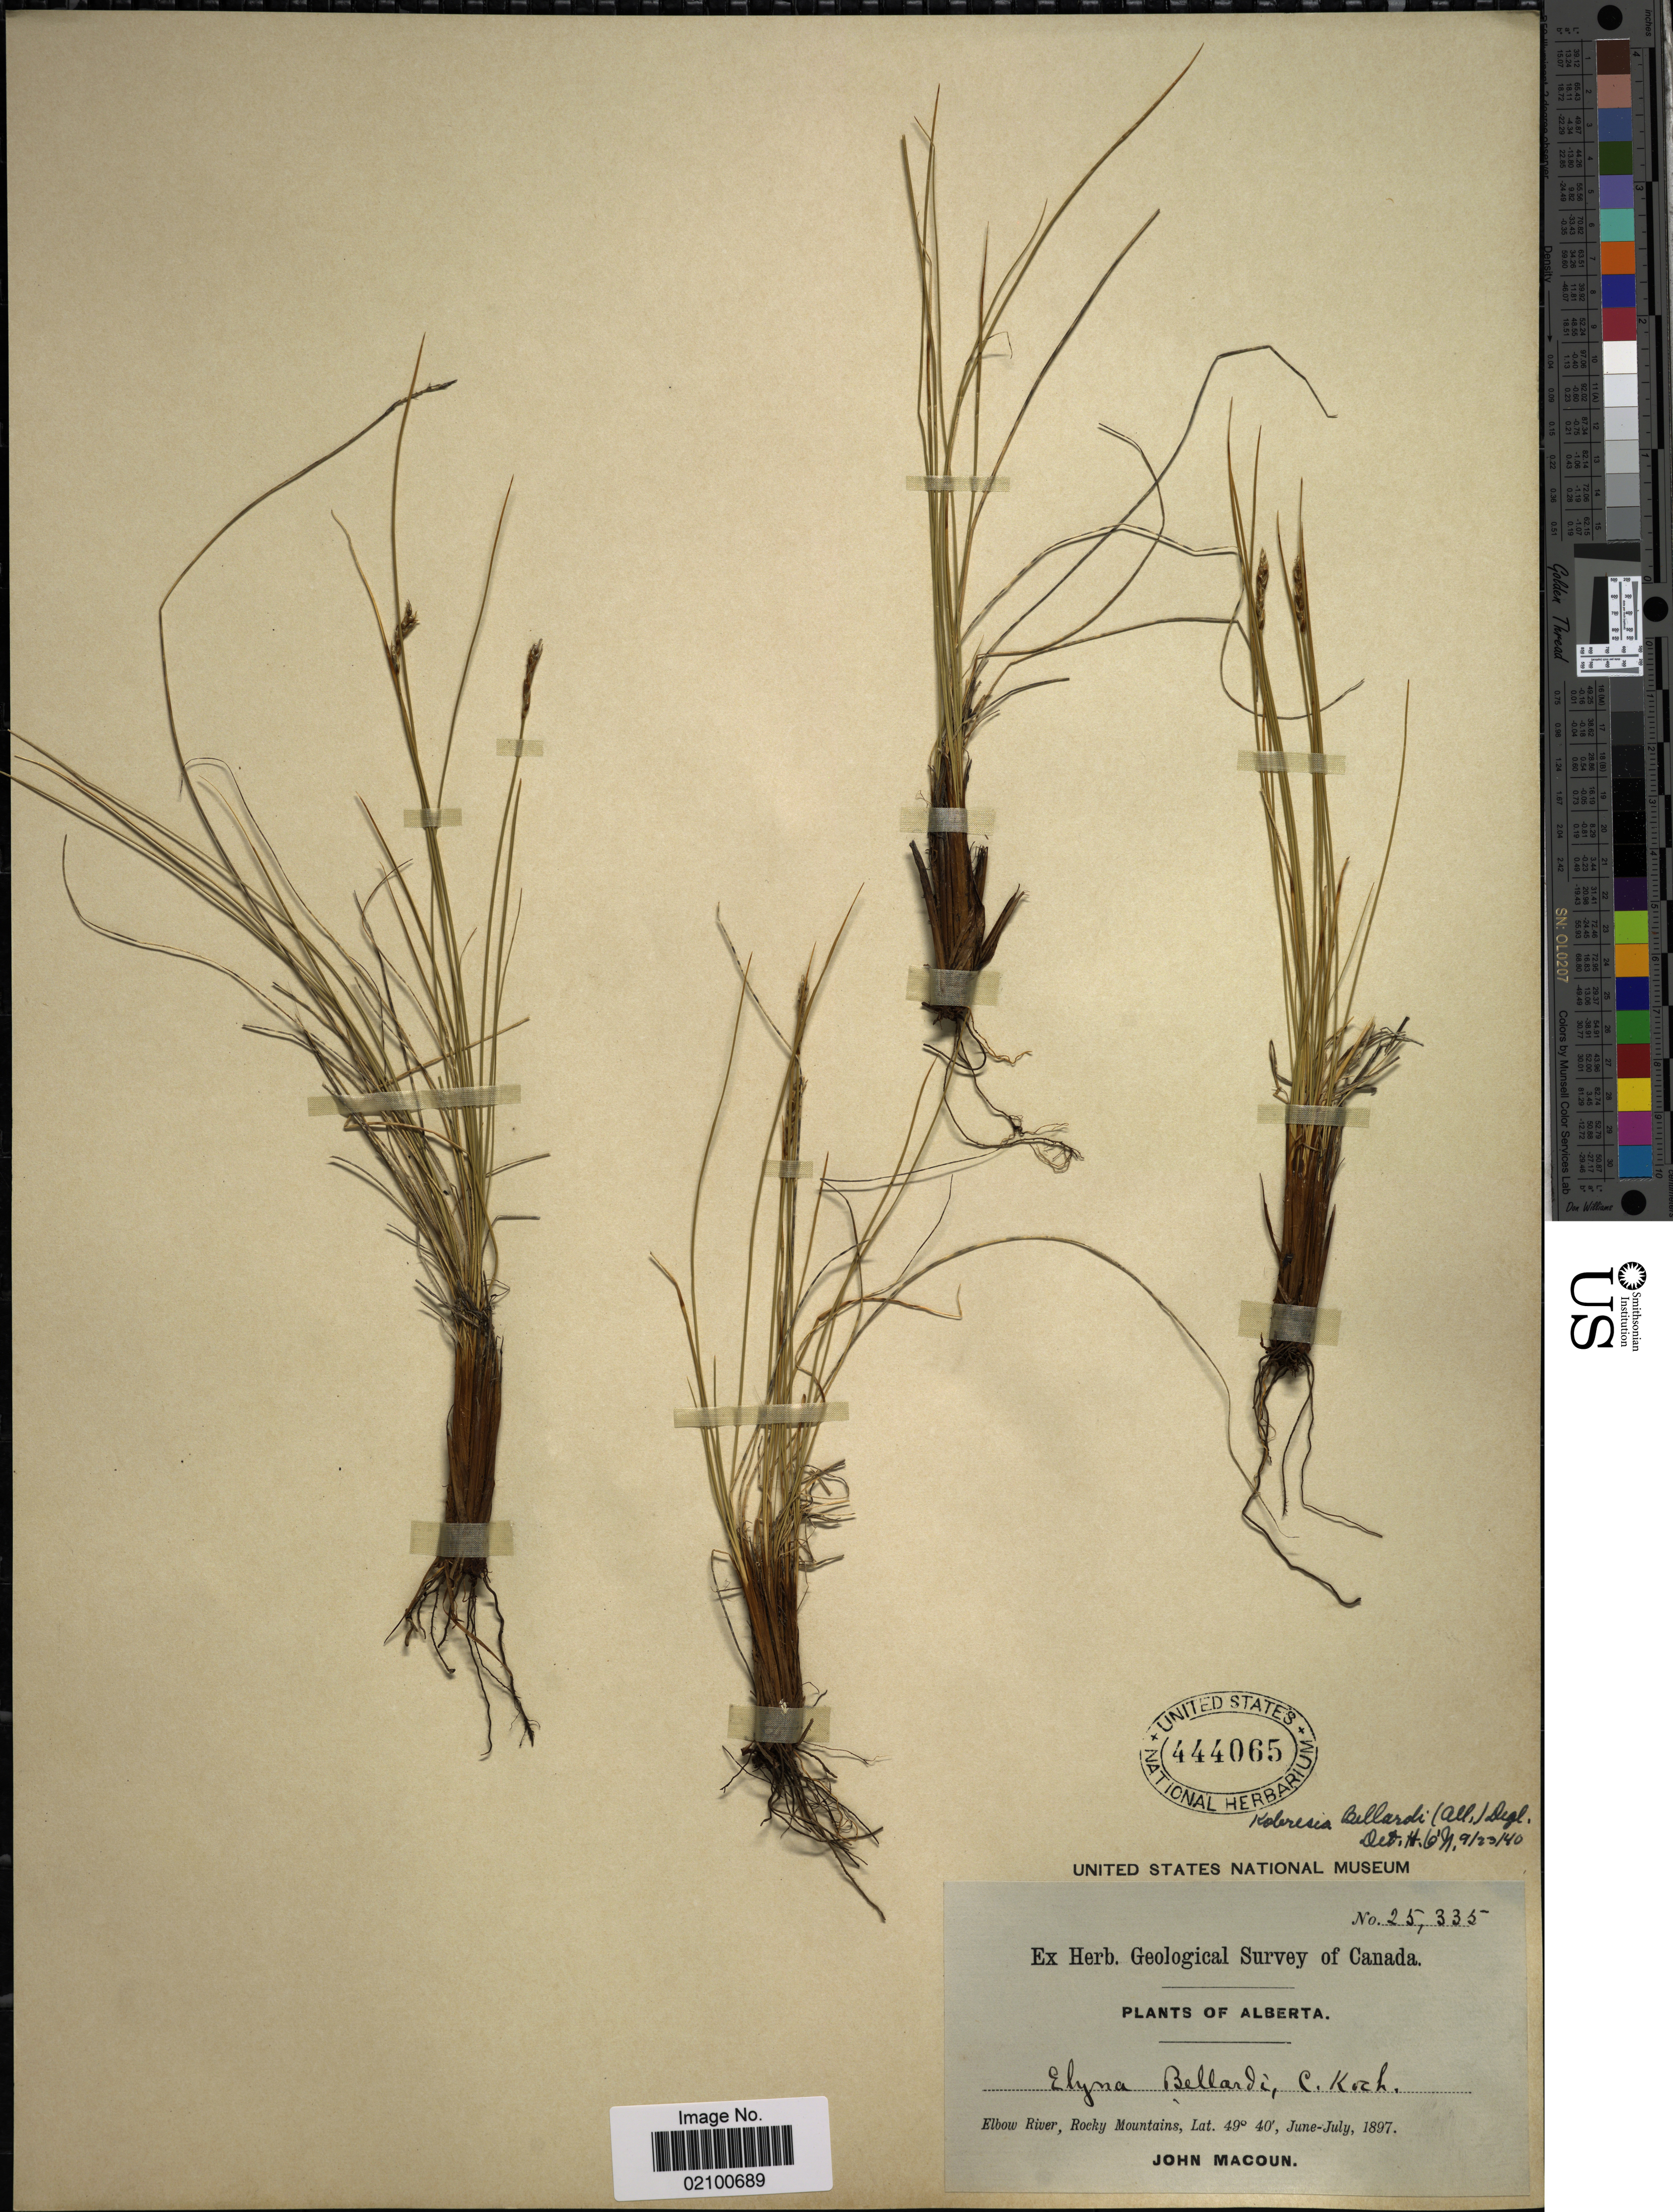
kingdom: Plantae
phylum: Tracheophyta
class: Liliopsida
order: Poales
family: Cyperaceae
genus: Carex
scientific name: Carex myosuroides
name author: Vill.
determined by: Strong, M. T., (US), Smithsonian Institution - National Museum of Natural History (UNITED STATES)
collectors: J. Macoun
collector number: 25335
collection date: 1897-06/1897-07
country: Canada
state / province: Alberta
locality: Elbow River, Rocky Mountains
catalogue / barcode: US 444065